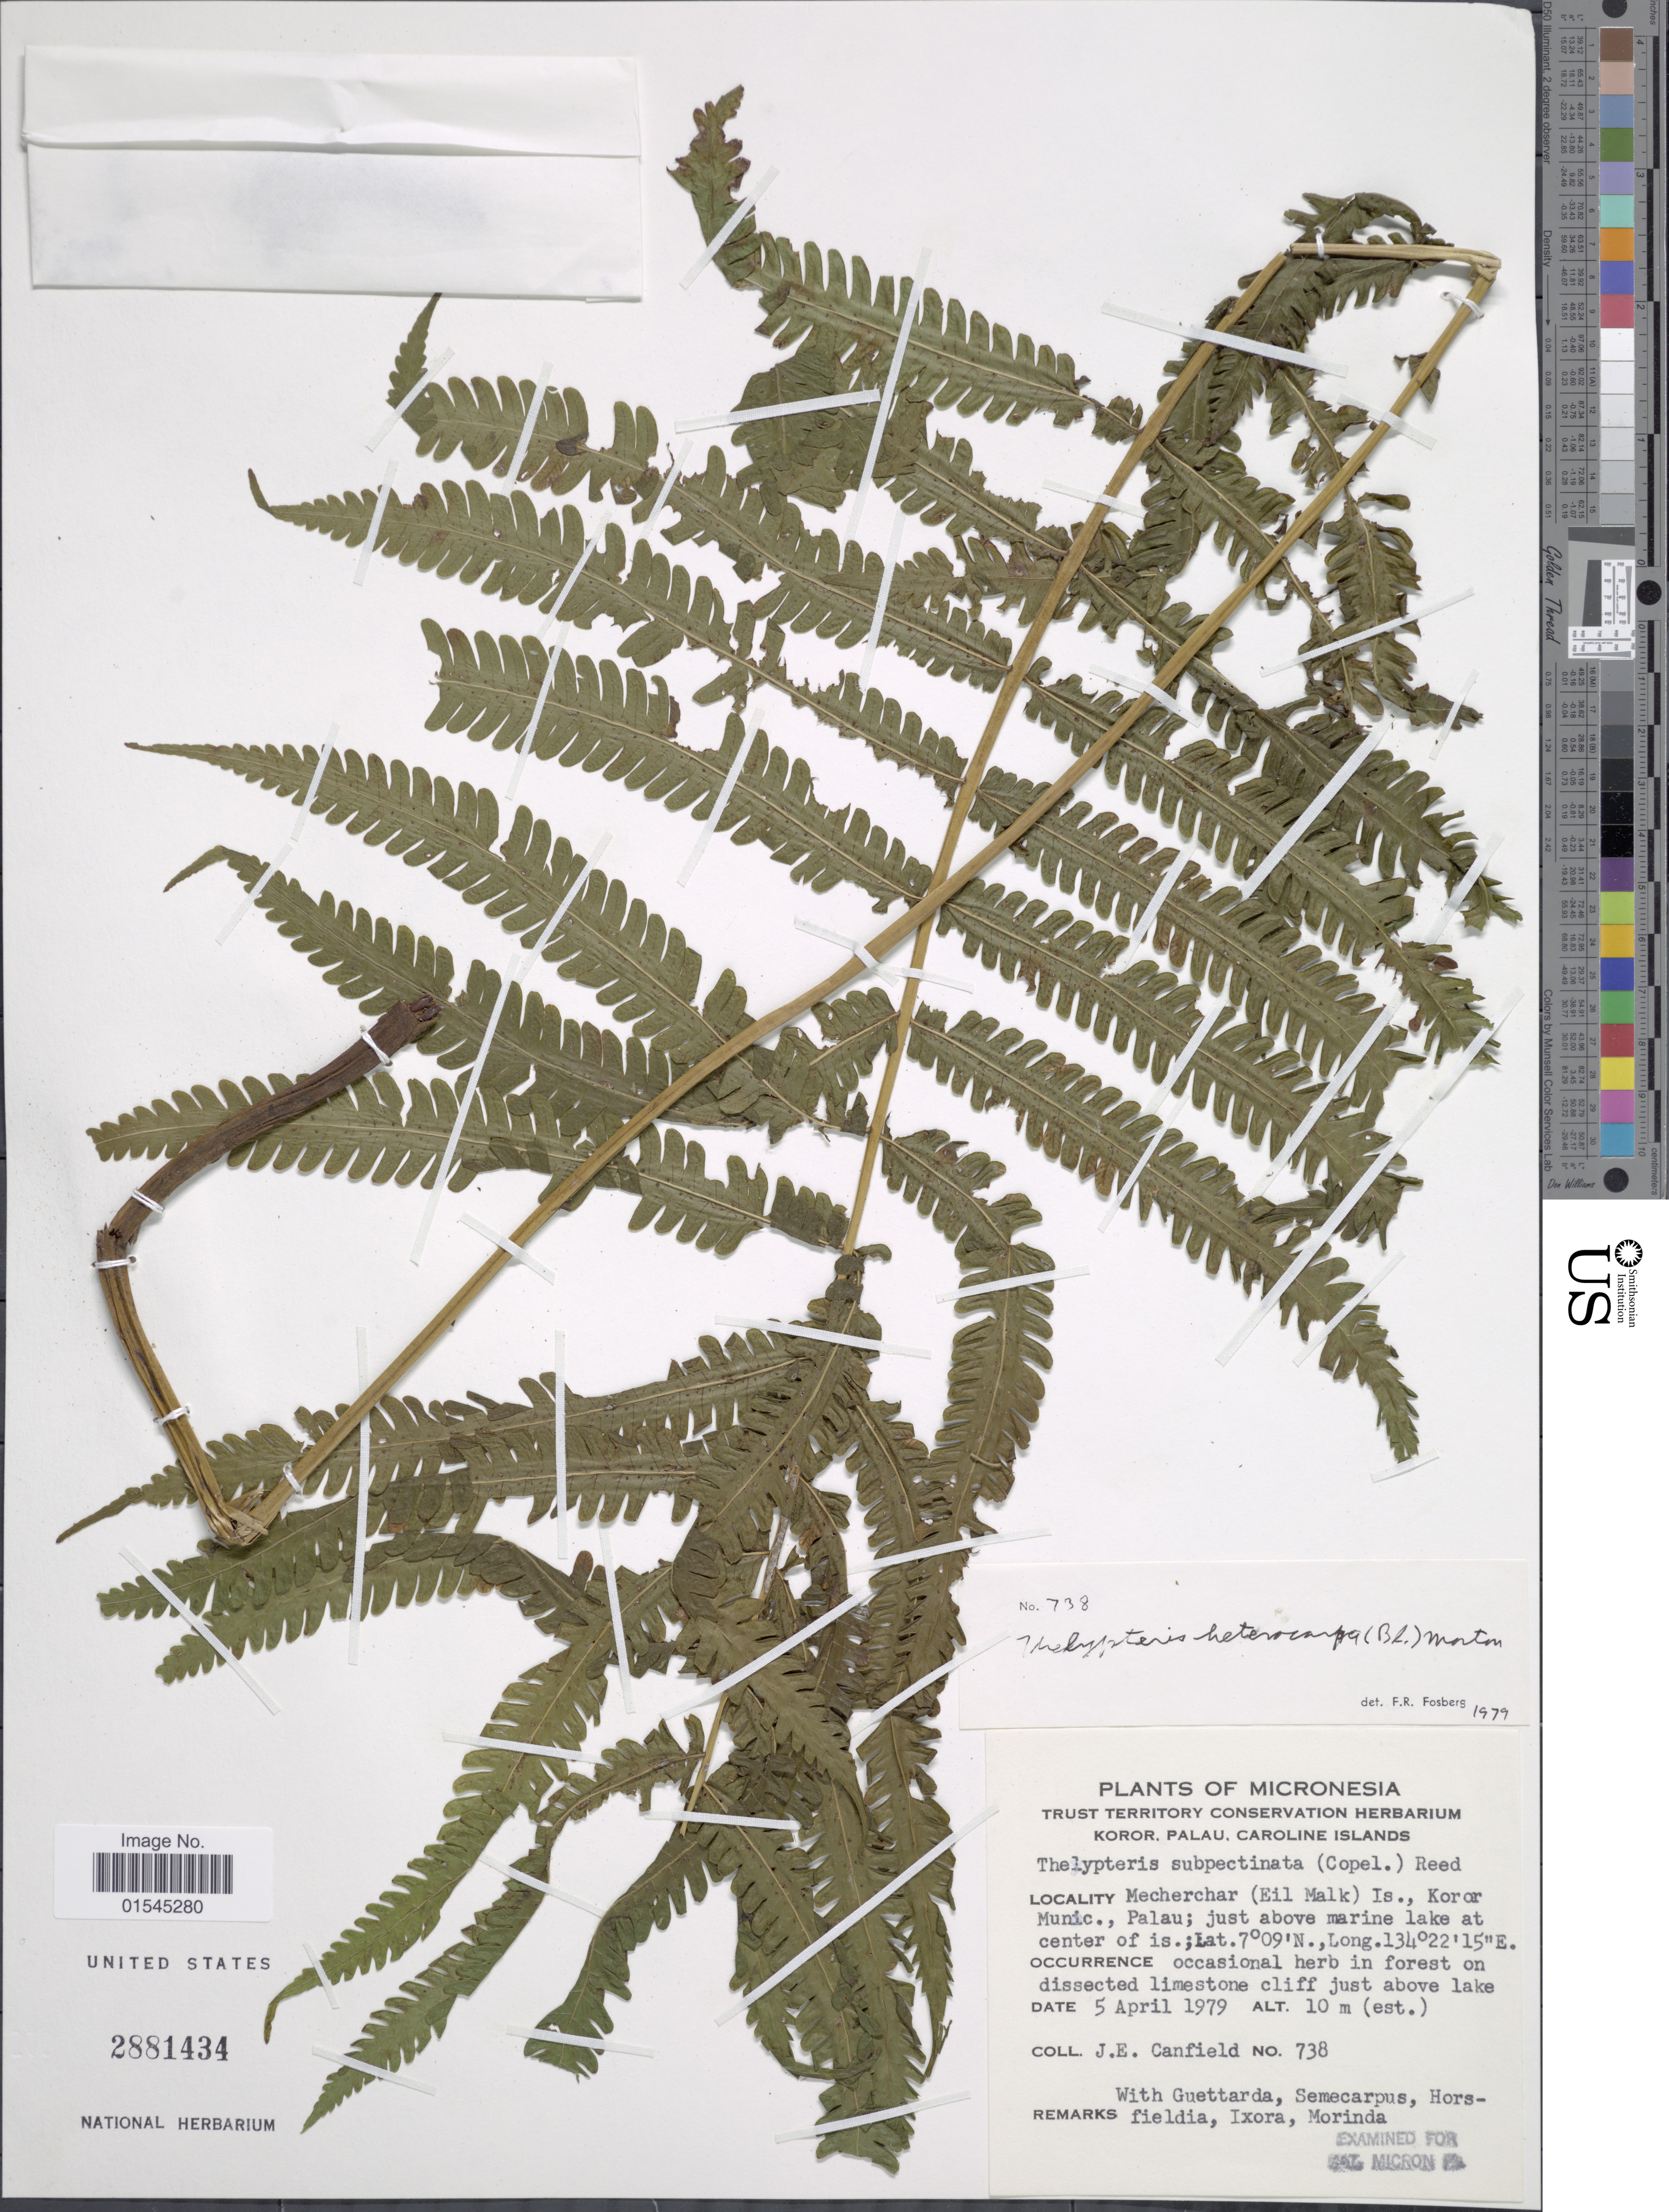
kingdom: Plantae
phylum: Tracheophyta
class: Polypodiopsida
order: Polypodiales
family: Thelypteridaceae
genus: Sphaerostephanos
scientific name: Sphaerostephanos heterocarpus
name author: (Blume) Holttum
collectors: J. E. Canfield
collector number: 738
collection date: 1979-04-05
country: Palau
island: Oreor [Koror]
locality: Koror, Palau, Caroline Islands. Mecherchar (eil Malk) Is., Koror Munic., Palau; just above marine lake at center of is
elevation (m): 10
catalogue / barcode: US 2881434